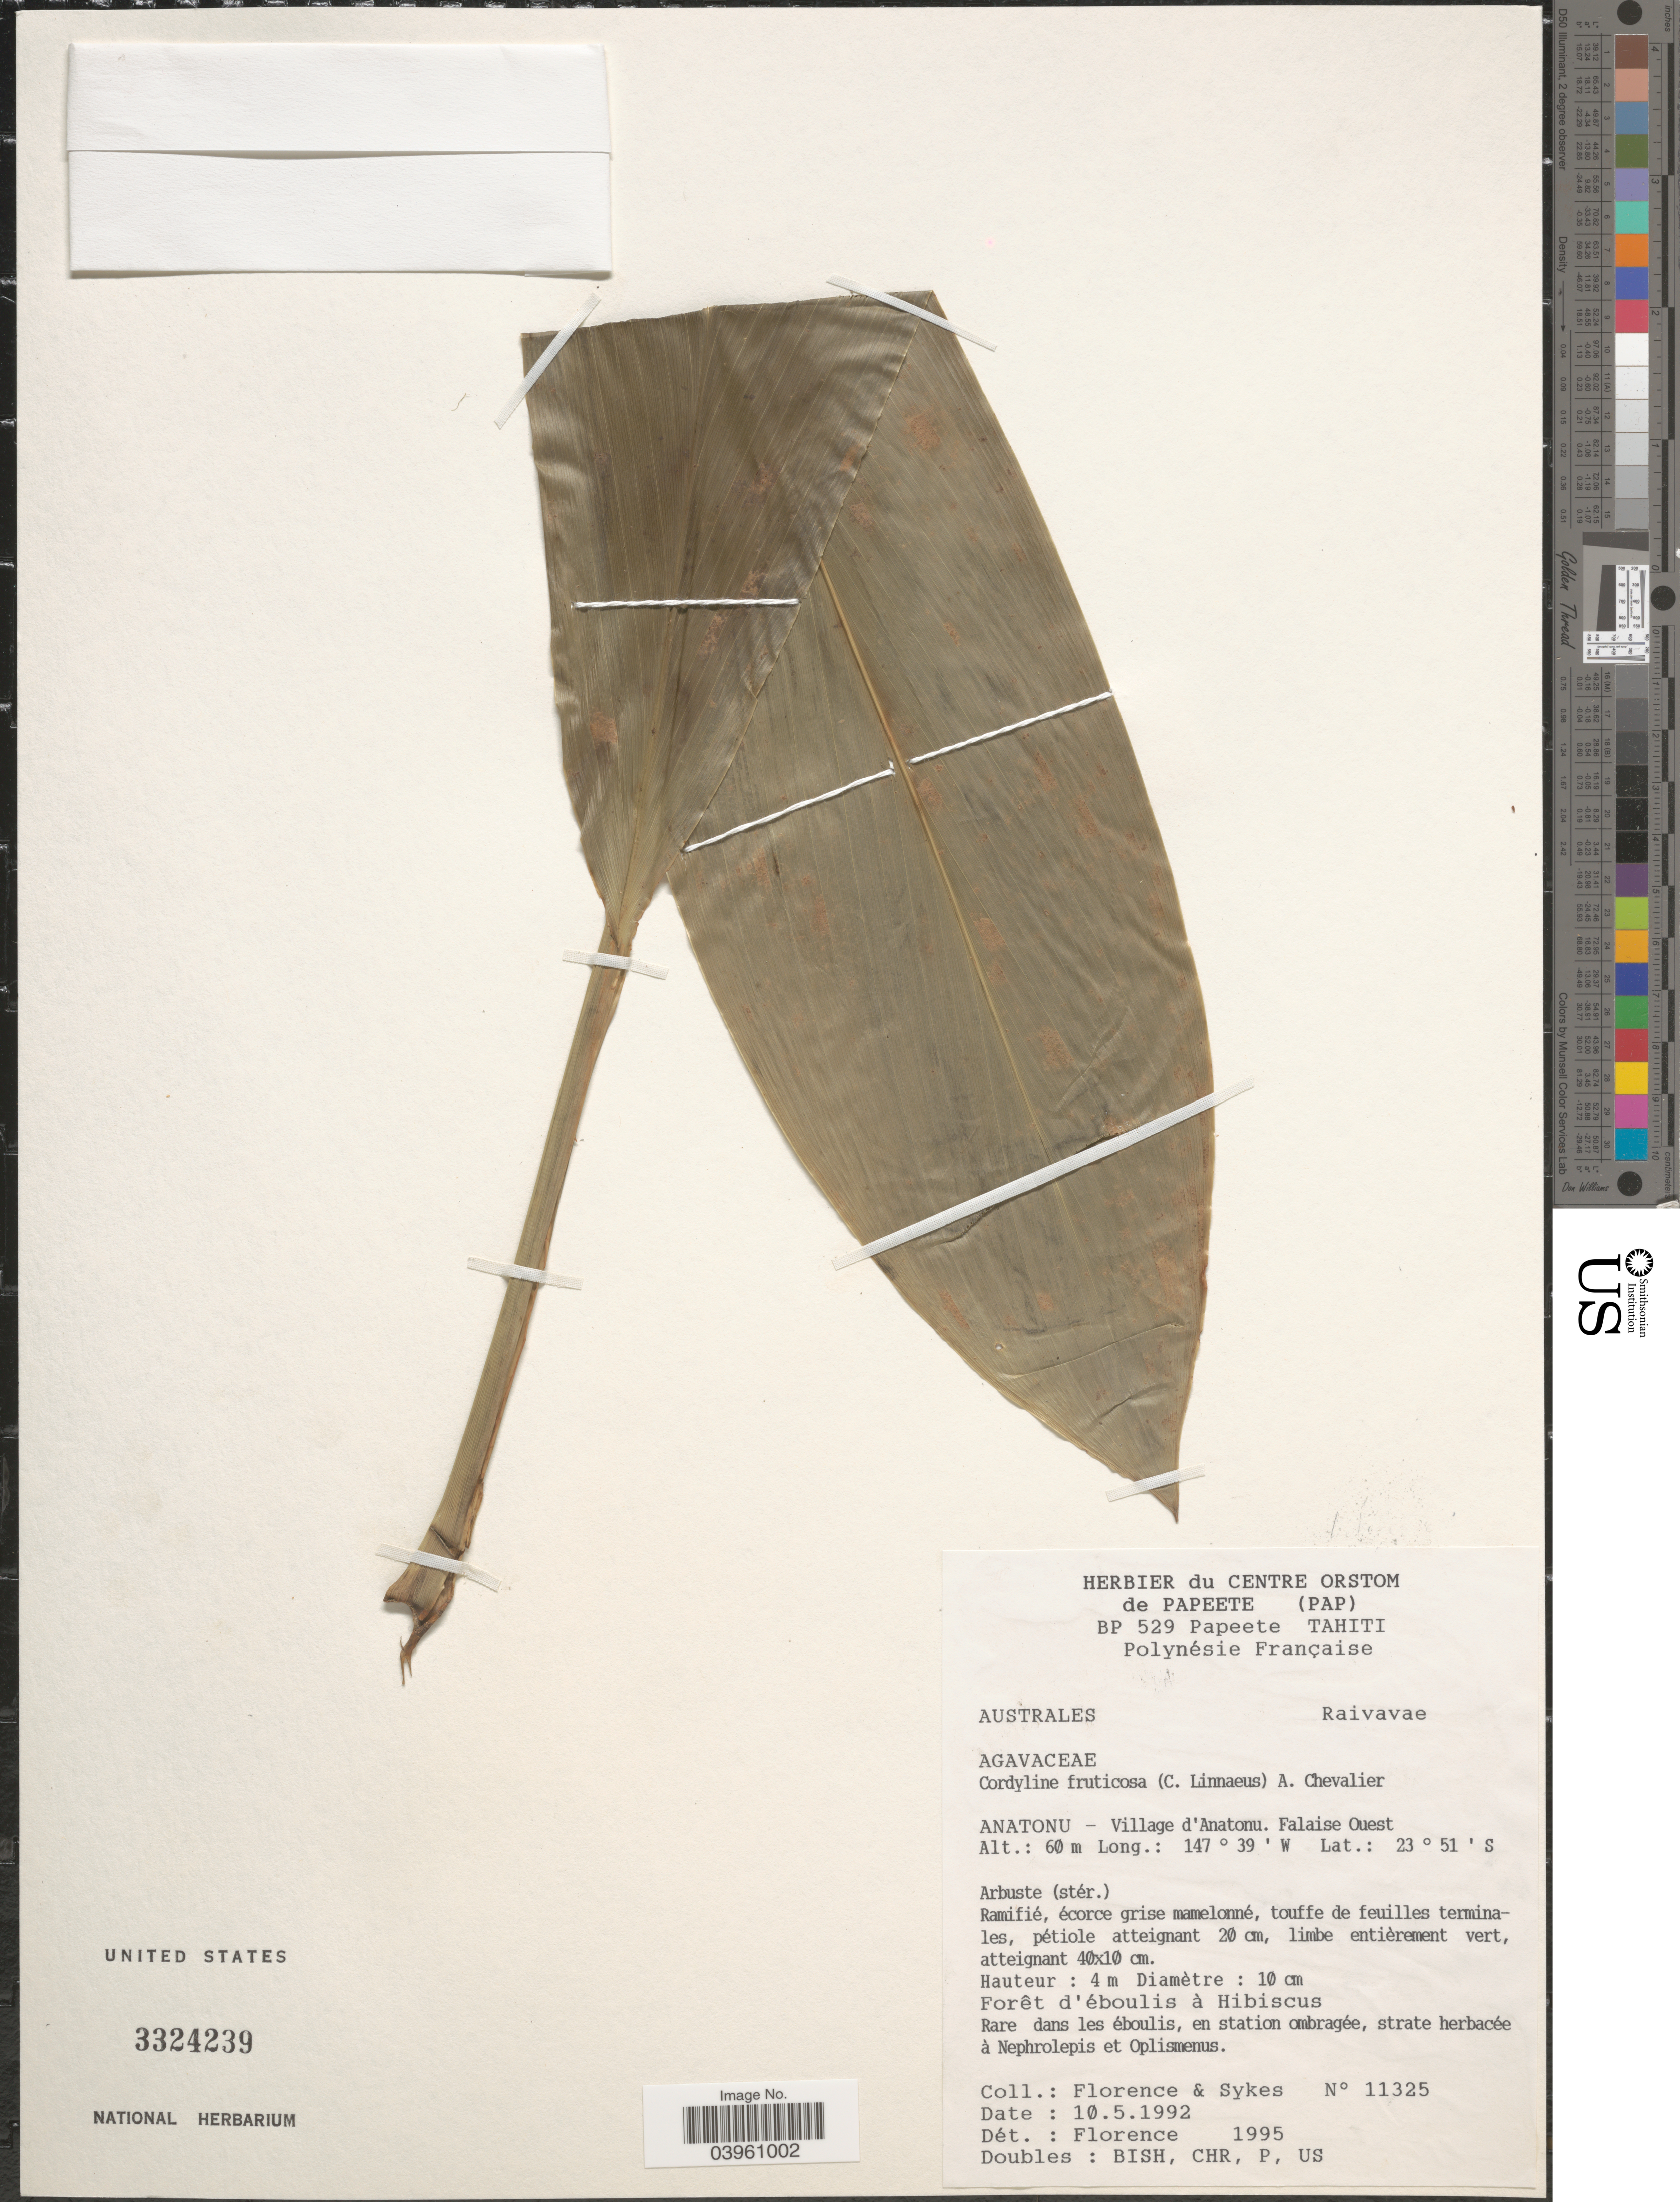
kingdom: Plantae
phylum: Tracheophyta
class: Liliopsida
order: Asparagales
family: Asparagaceae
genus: Cordyline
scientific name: Cordyline fruticosa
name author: (L.) A. Chev.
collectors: -. Florence & Sykes, --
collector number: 11325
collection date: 1992-05-10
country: French Polynesia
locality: Australes. Raivavae. Anatonu- Village d'Anatonu. Falaise Ouest.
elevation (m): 60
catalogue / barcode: US 3324239